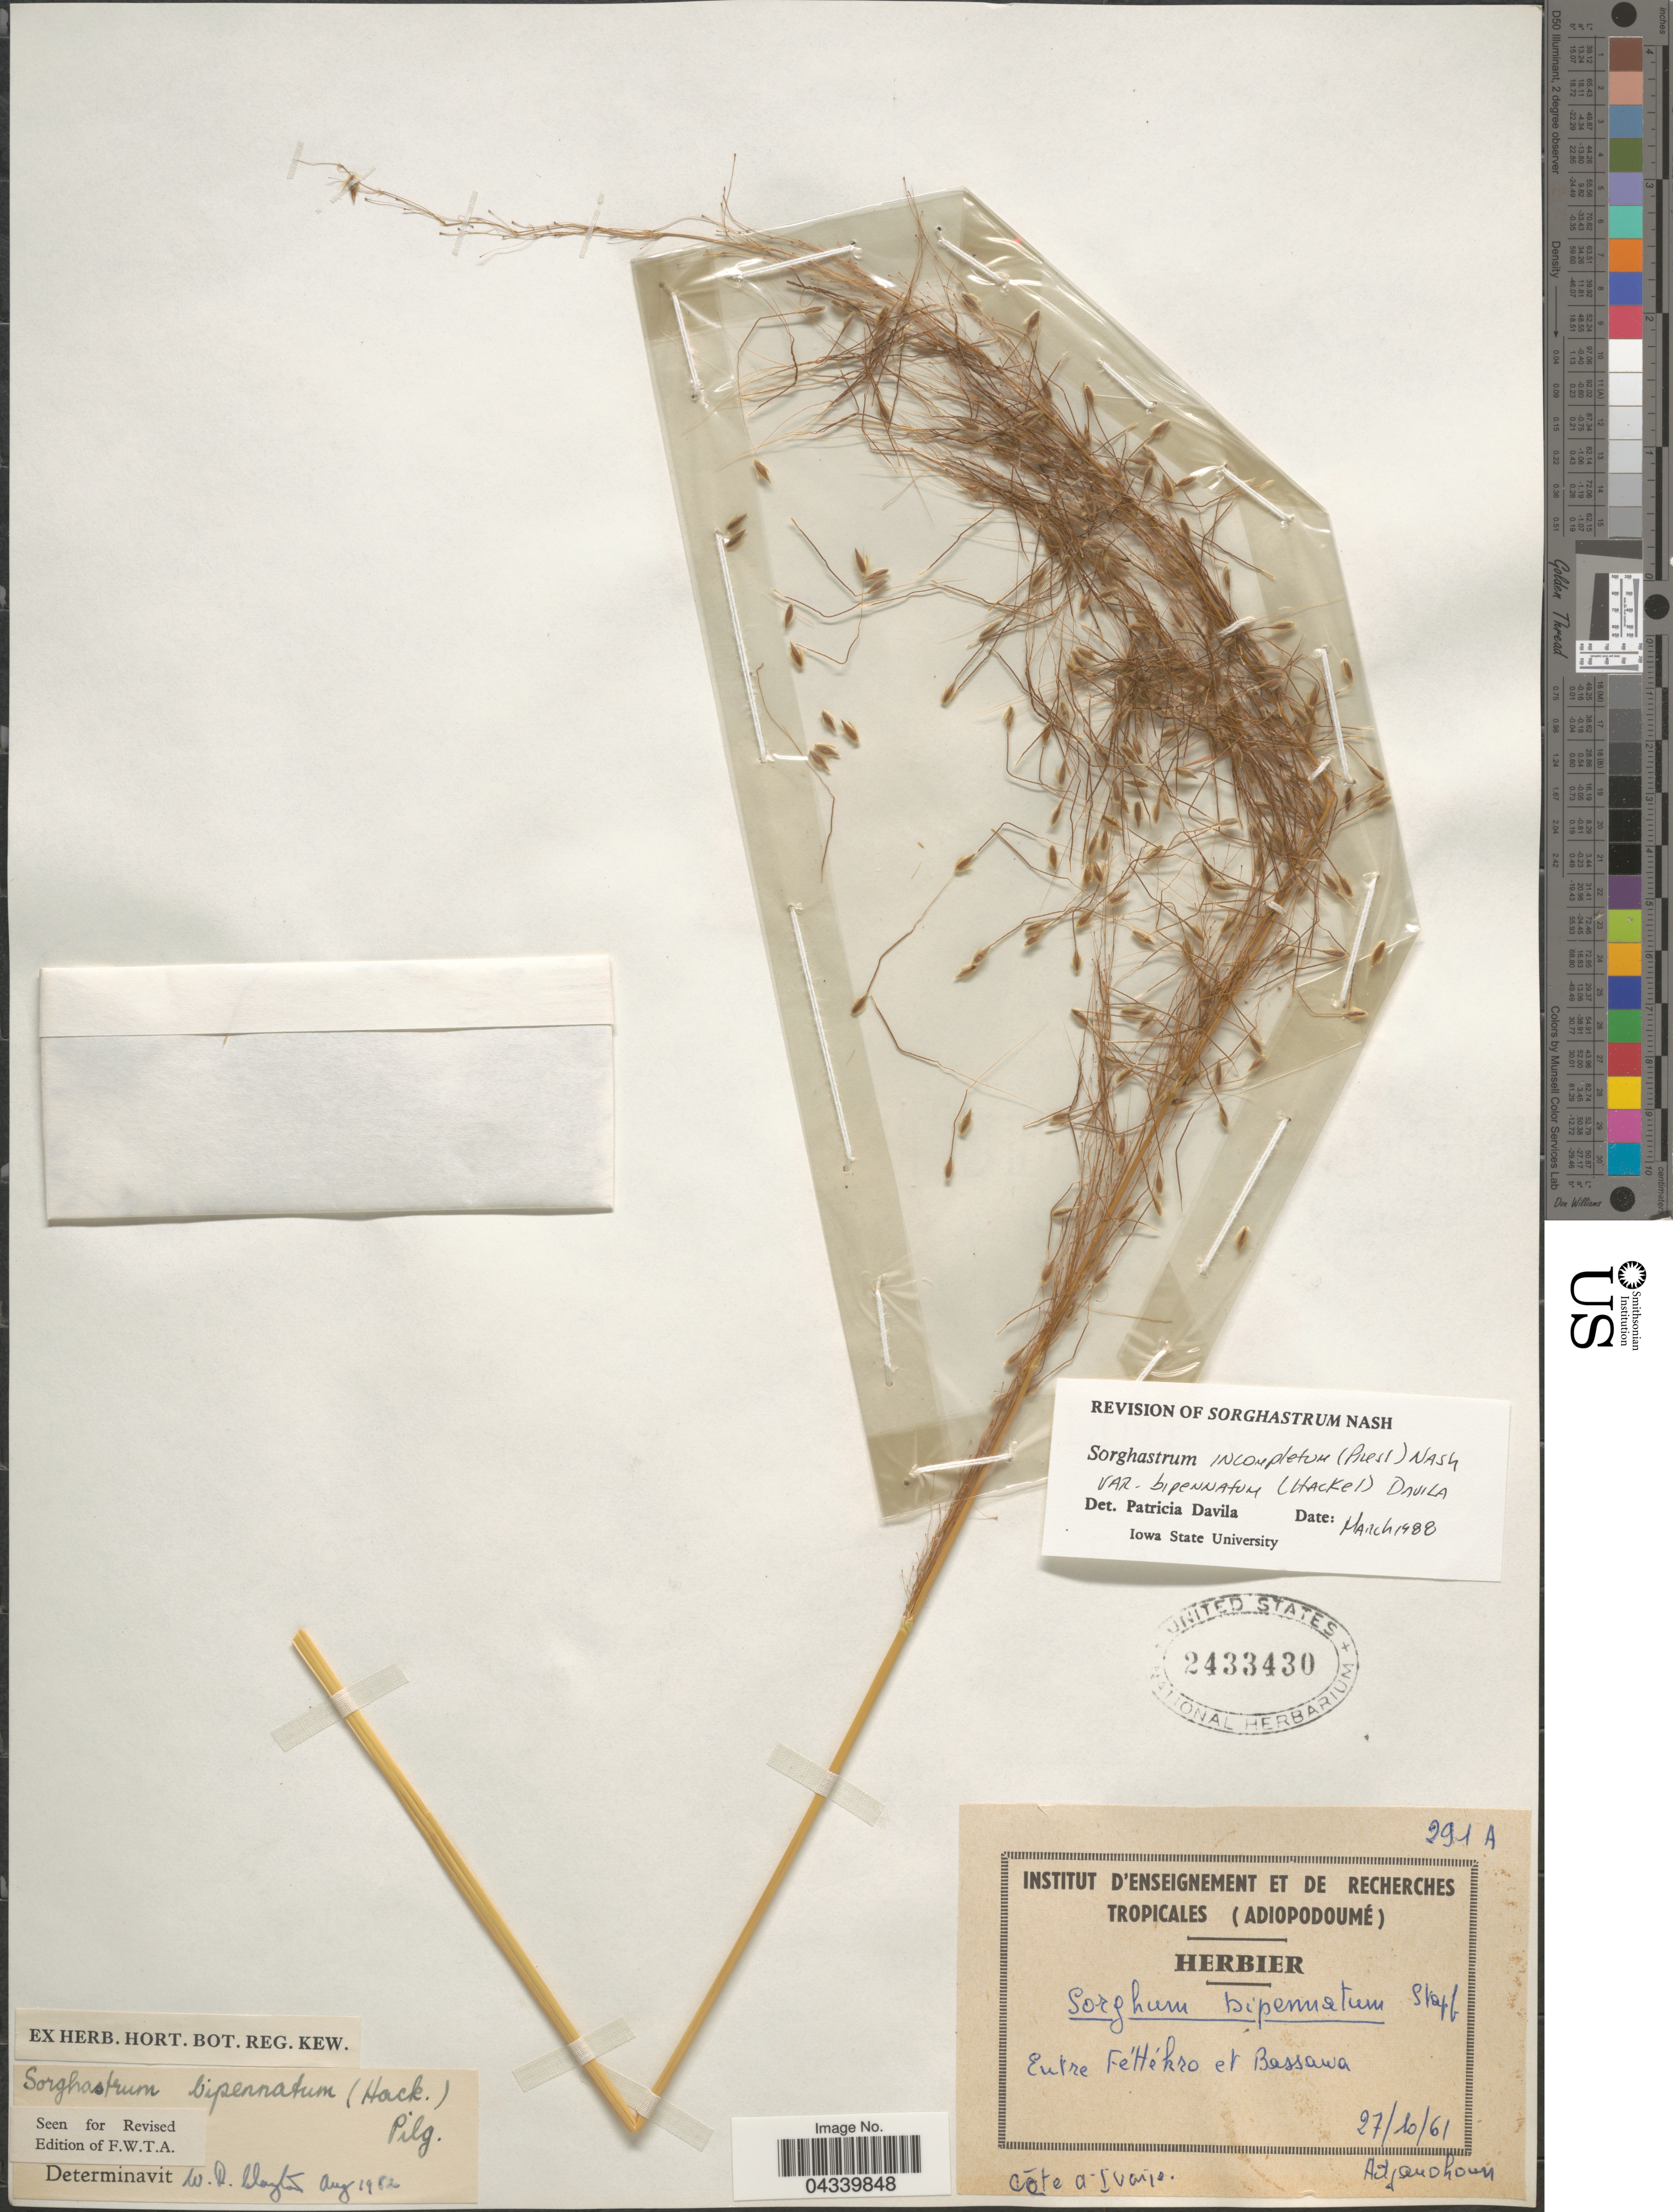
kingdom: Plantae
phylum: Tracheophyta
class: Liliopsida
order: Poales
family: Poaceae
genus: Sorghastrum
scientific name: Sorghastrum bipennatum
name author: (Hack.) Pilg.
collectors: Adjanohoun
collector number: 291A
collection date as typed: Transcribed d/m/y: 27/10/61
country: Ivory Coast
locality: Entre Féhékro et Bassawa. Côte d'Ivoire.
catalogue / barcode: US 2433430